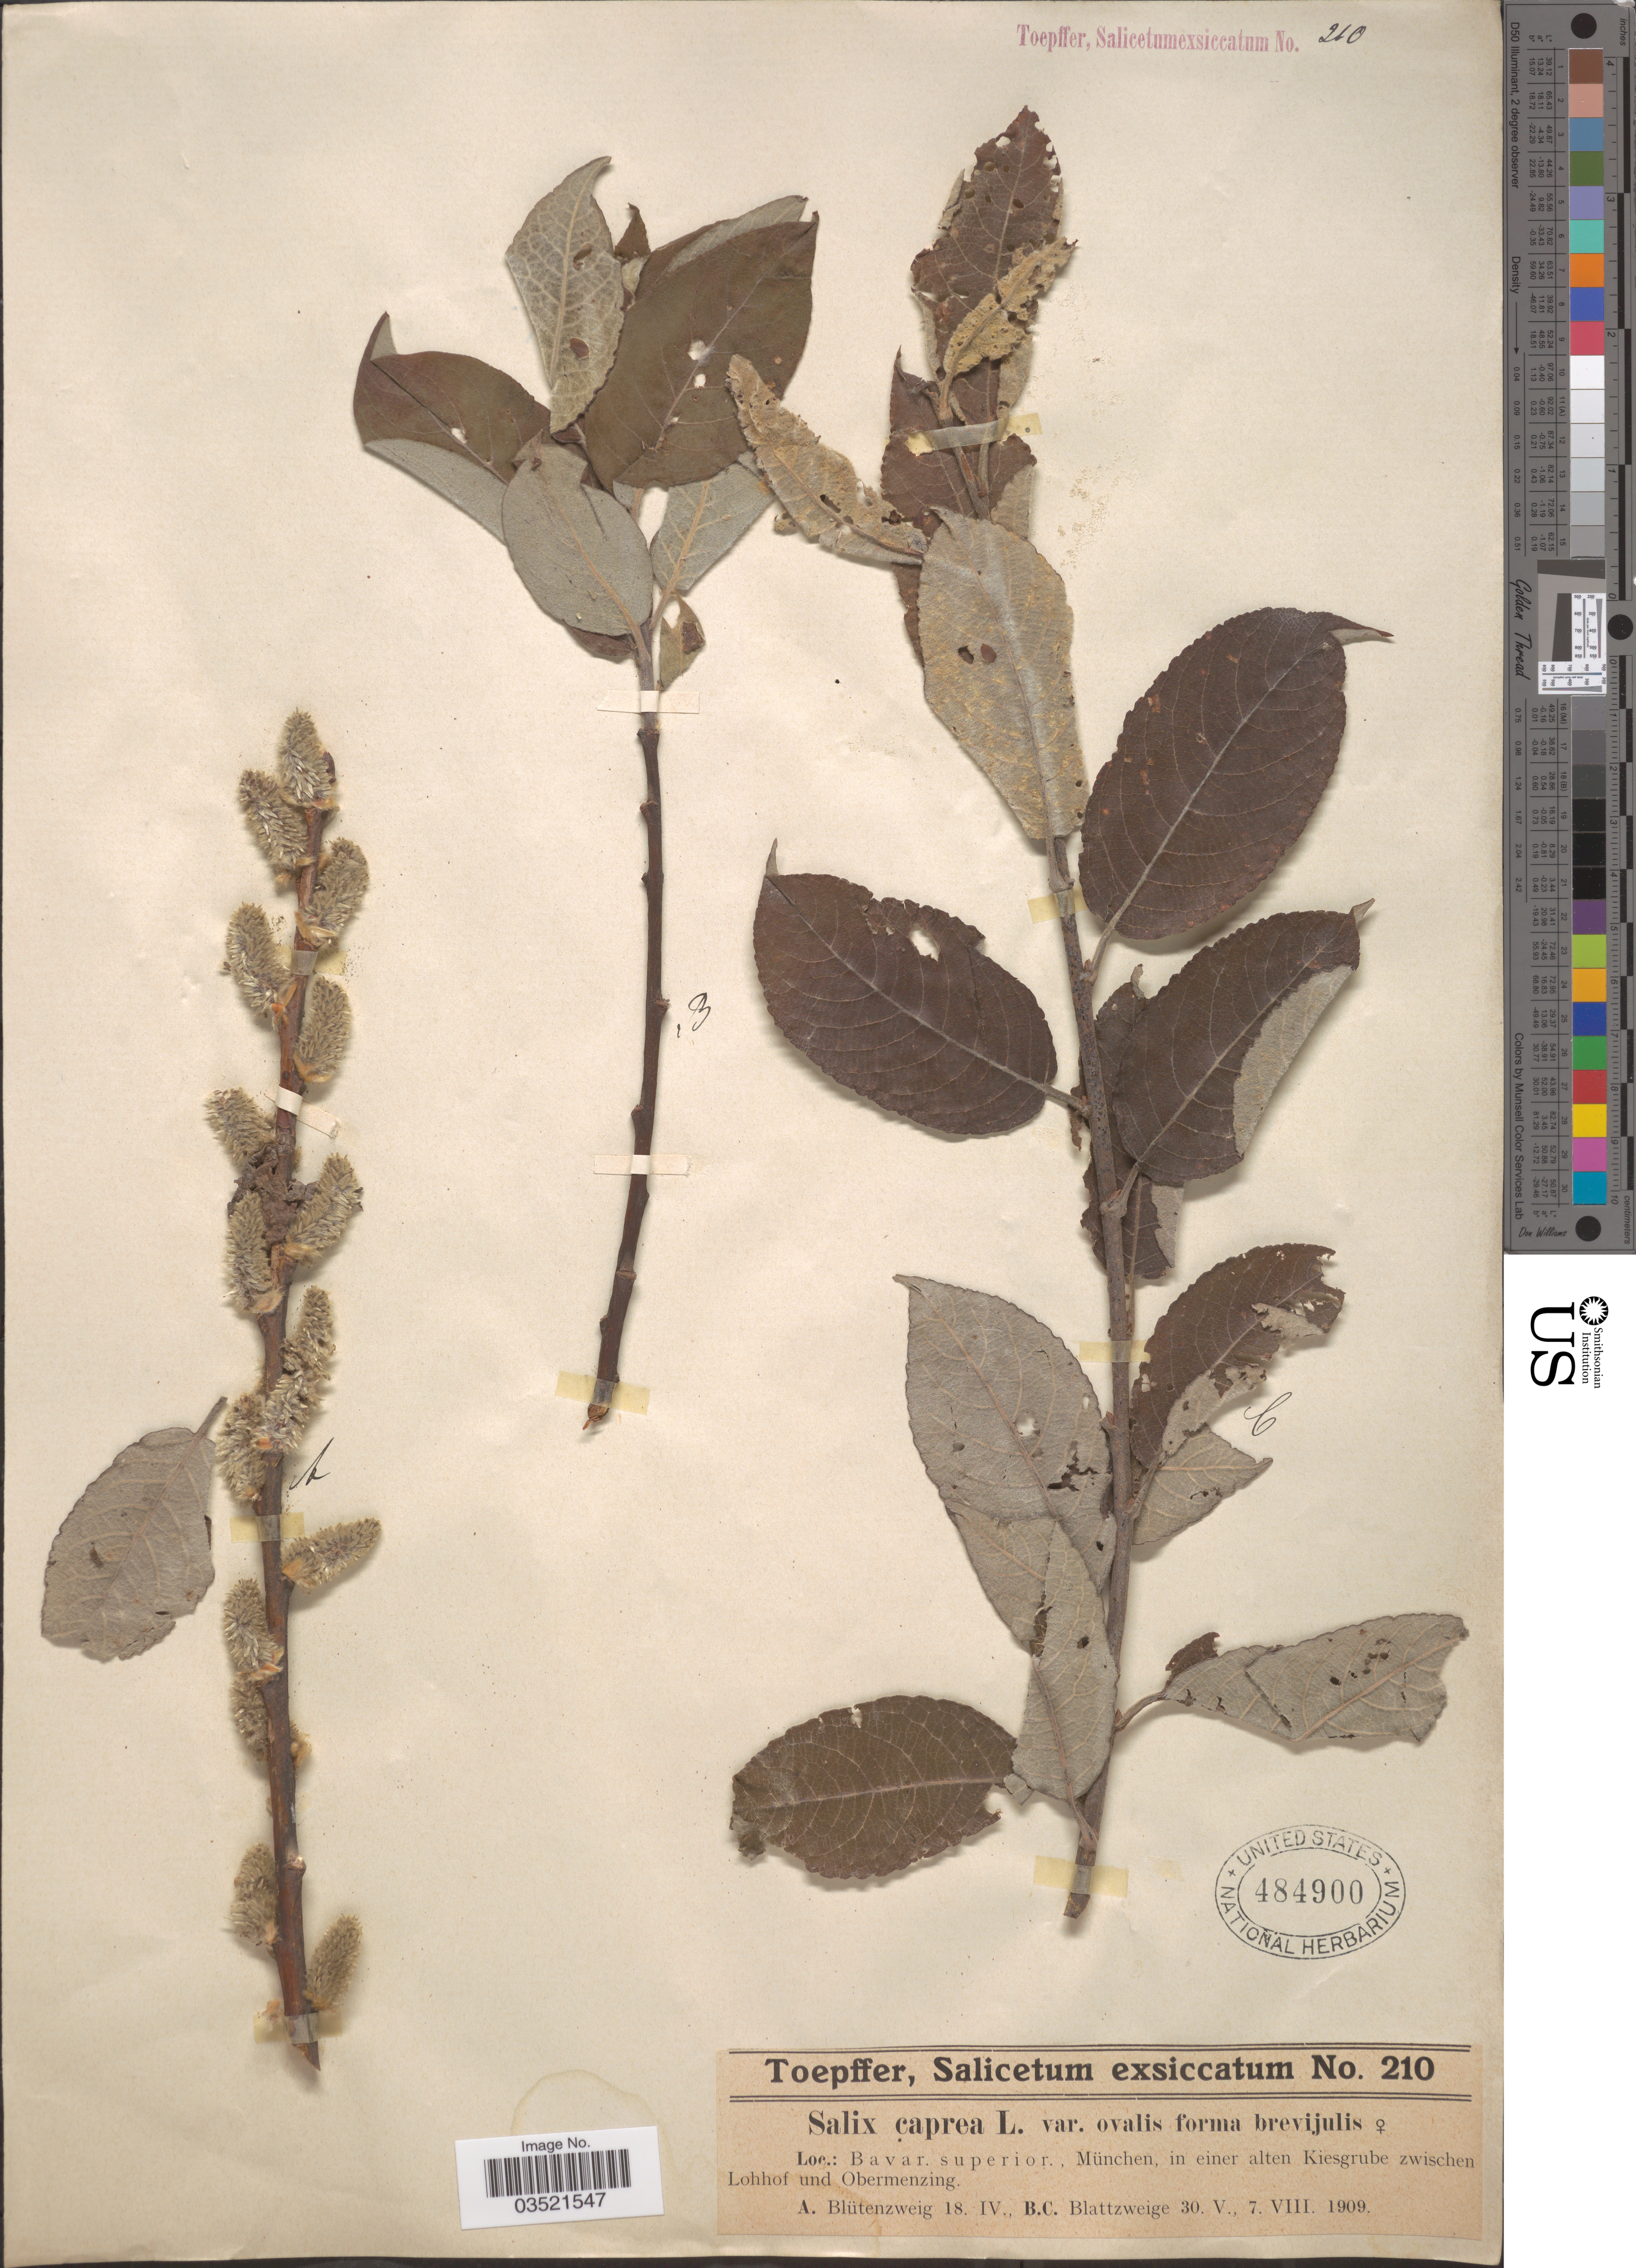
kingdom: Plantae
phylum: Tracheophyta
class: Magnoliopsida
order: Malpighiales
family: Salicaceae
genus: Salix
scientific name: Salix caprea var. ovalis f. brevijulis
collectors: A. Toepffer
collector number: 210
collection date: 1909-04-18/1909-08-07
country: Germany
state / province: Bayern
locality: Bavar. superior., München, in einer alten Kiesgrube zwischen Lohhof und Obermenzing.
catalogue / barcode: US 484900